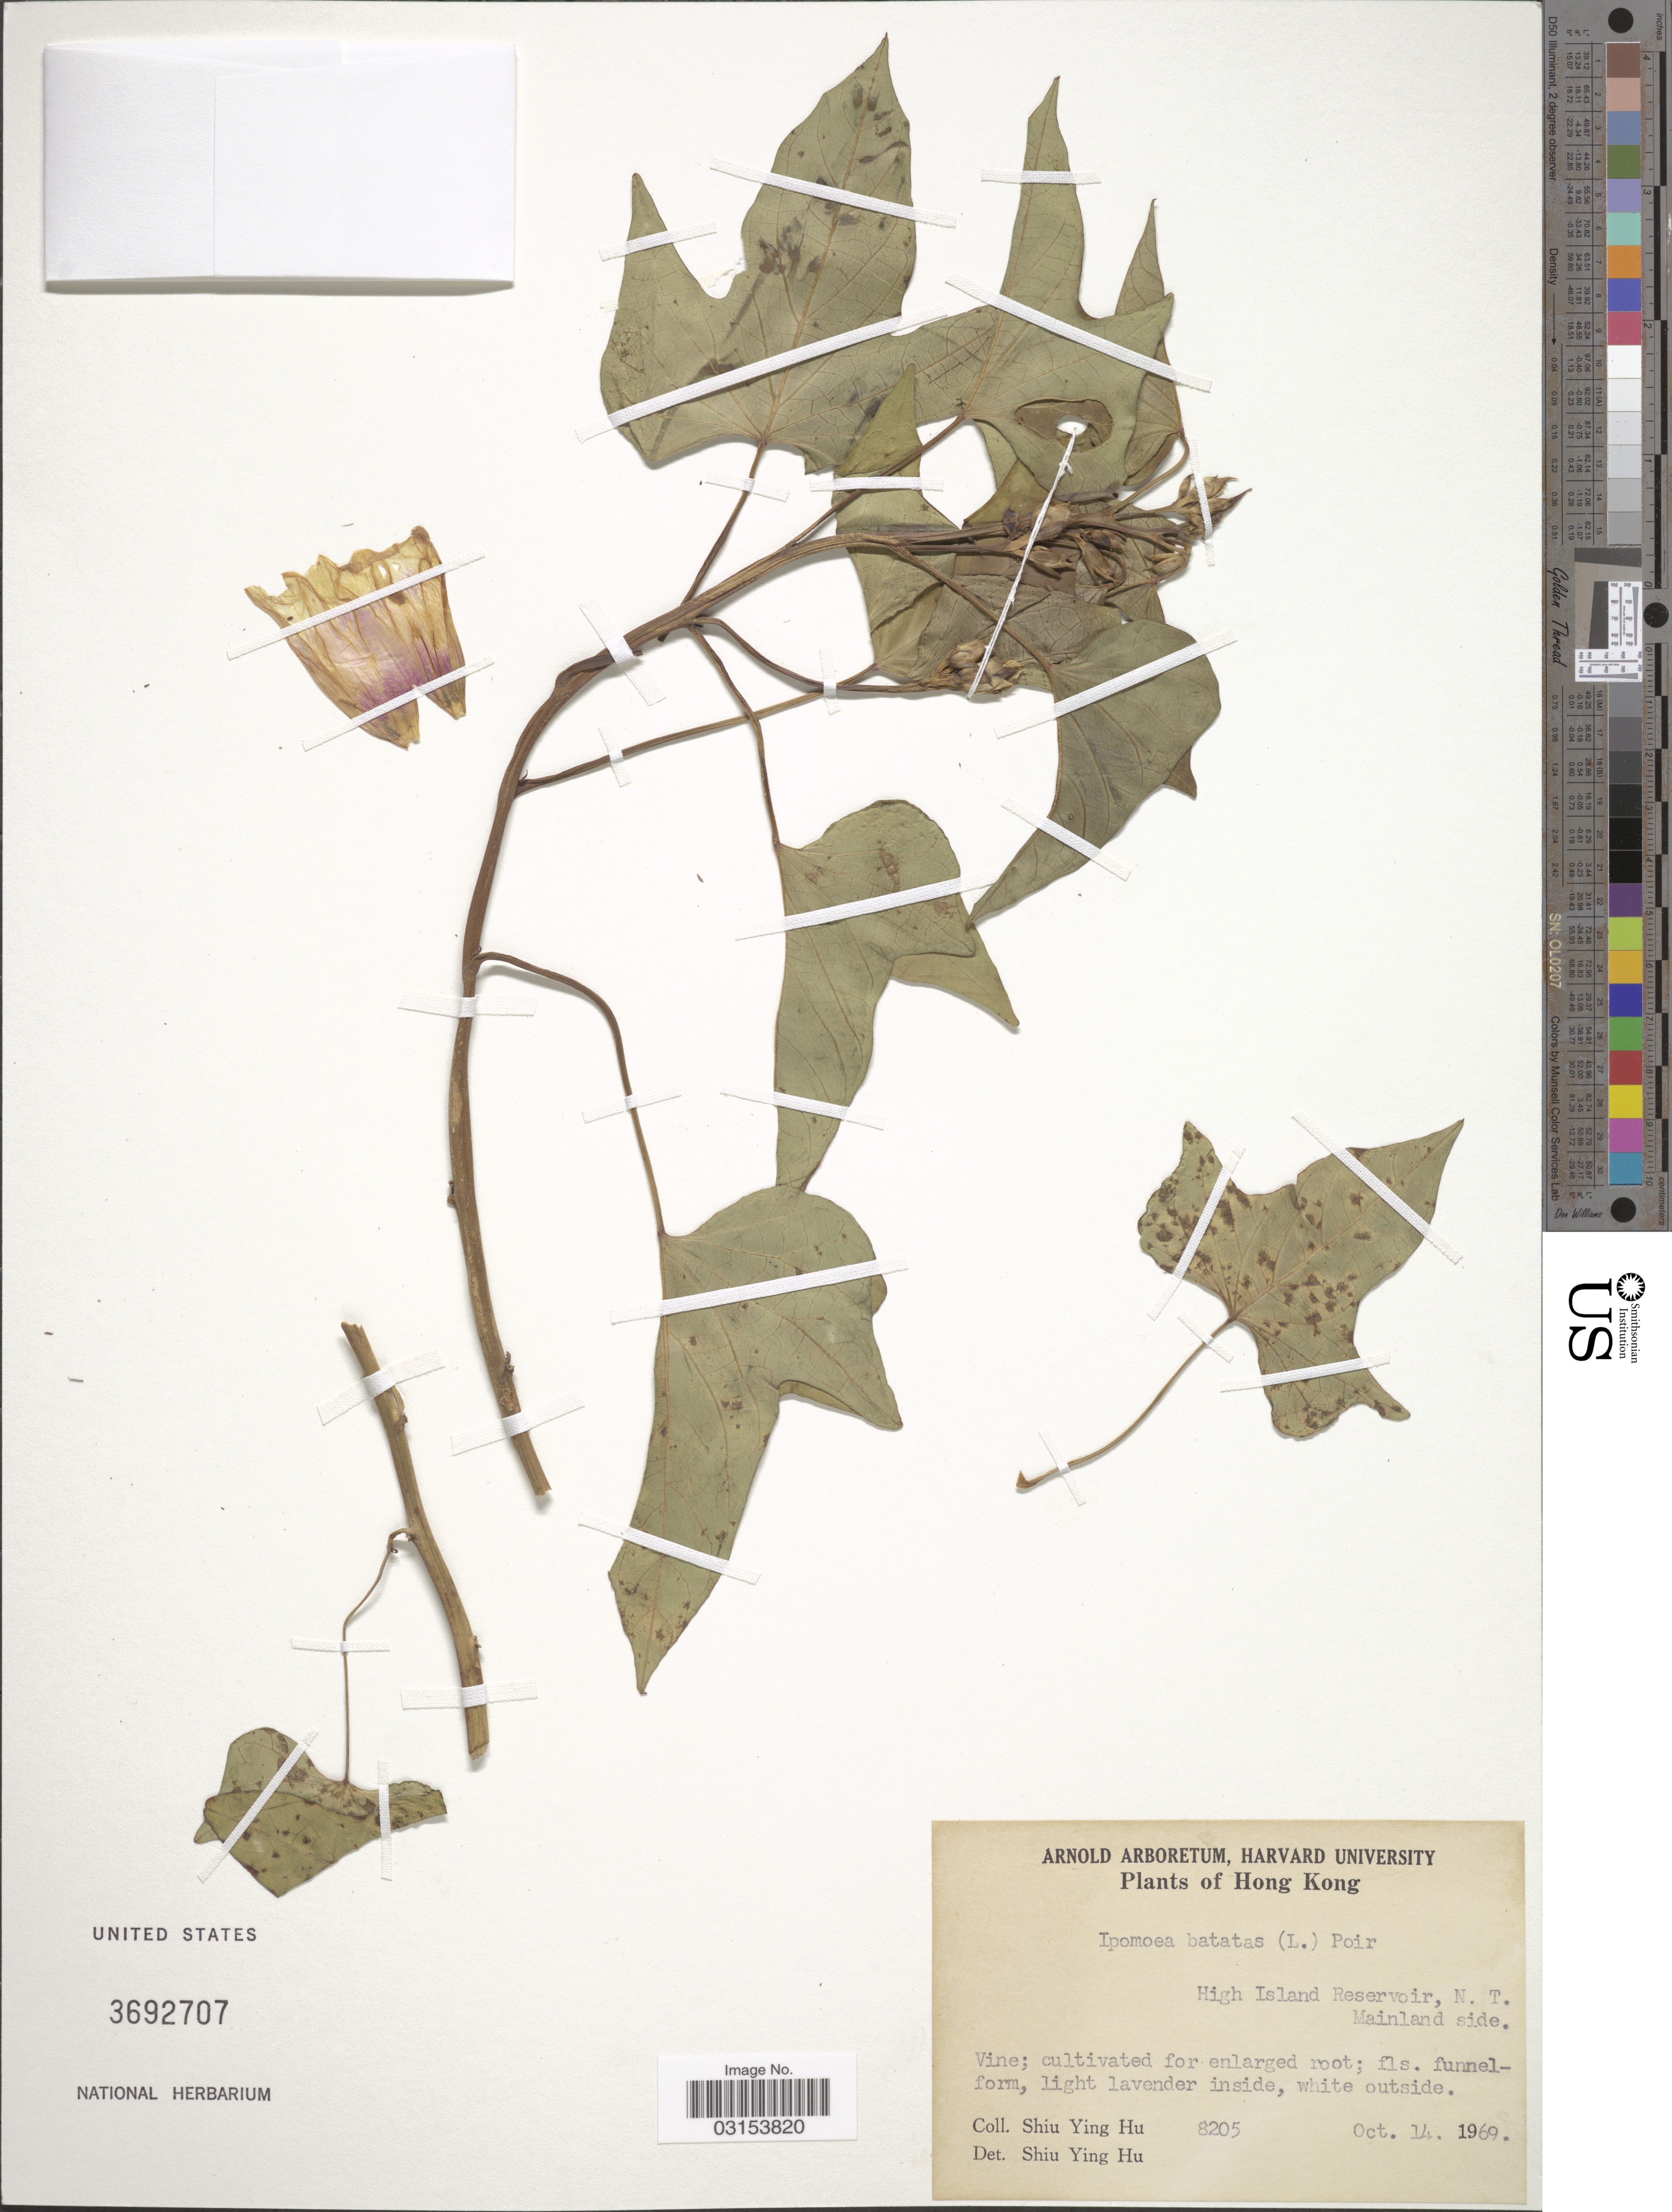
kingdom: Plantae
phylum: Tracheophyta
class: Magnoliopsida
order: Solanales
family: Convolvulaceae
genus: Ipomoea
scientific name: Ipomoea batatas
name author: (L.) Lam.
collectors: S. Y. Hu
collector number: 8205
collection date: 1969-10-14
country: China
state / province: Hong Kong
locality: High Island Reservoir, N.T. Mainland side.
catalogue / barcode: US 3692707